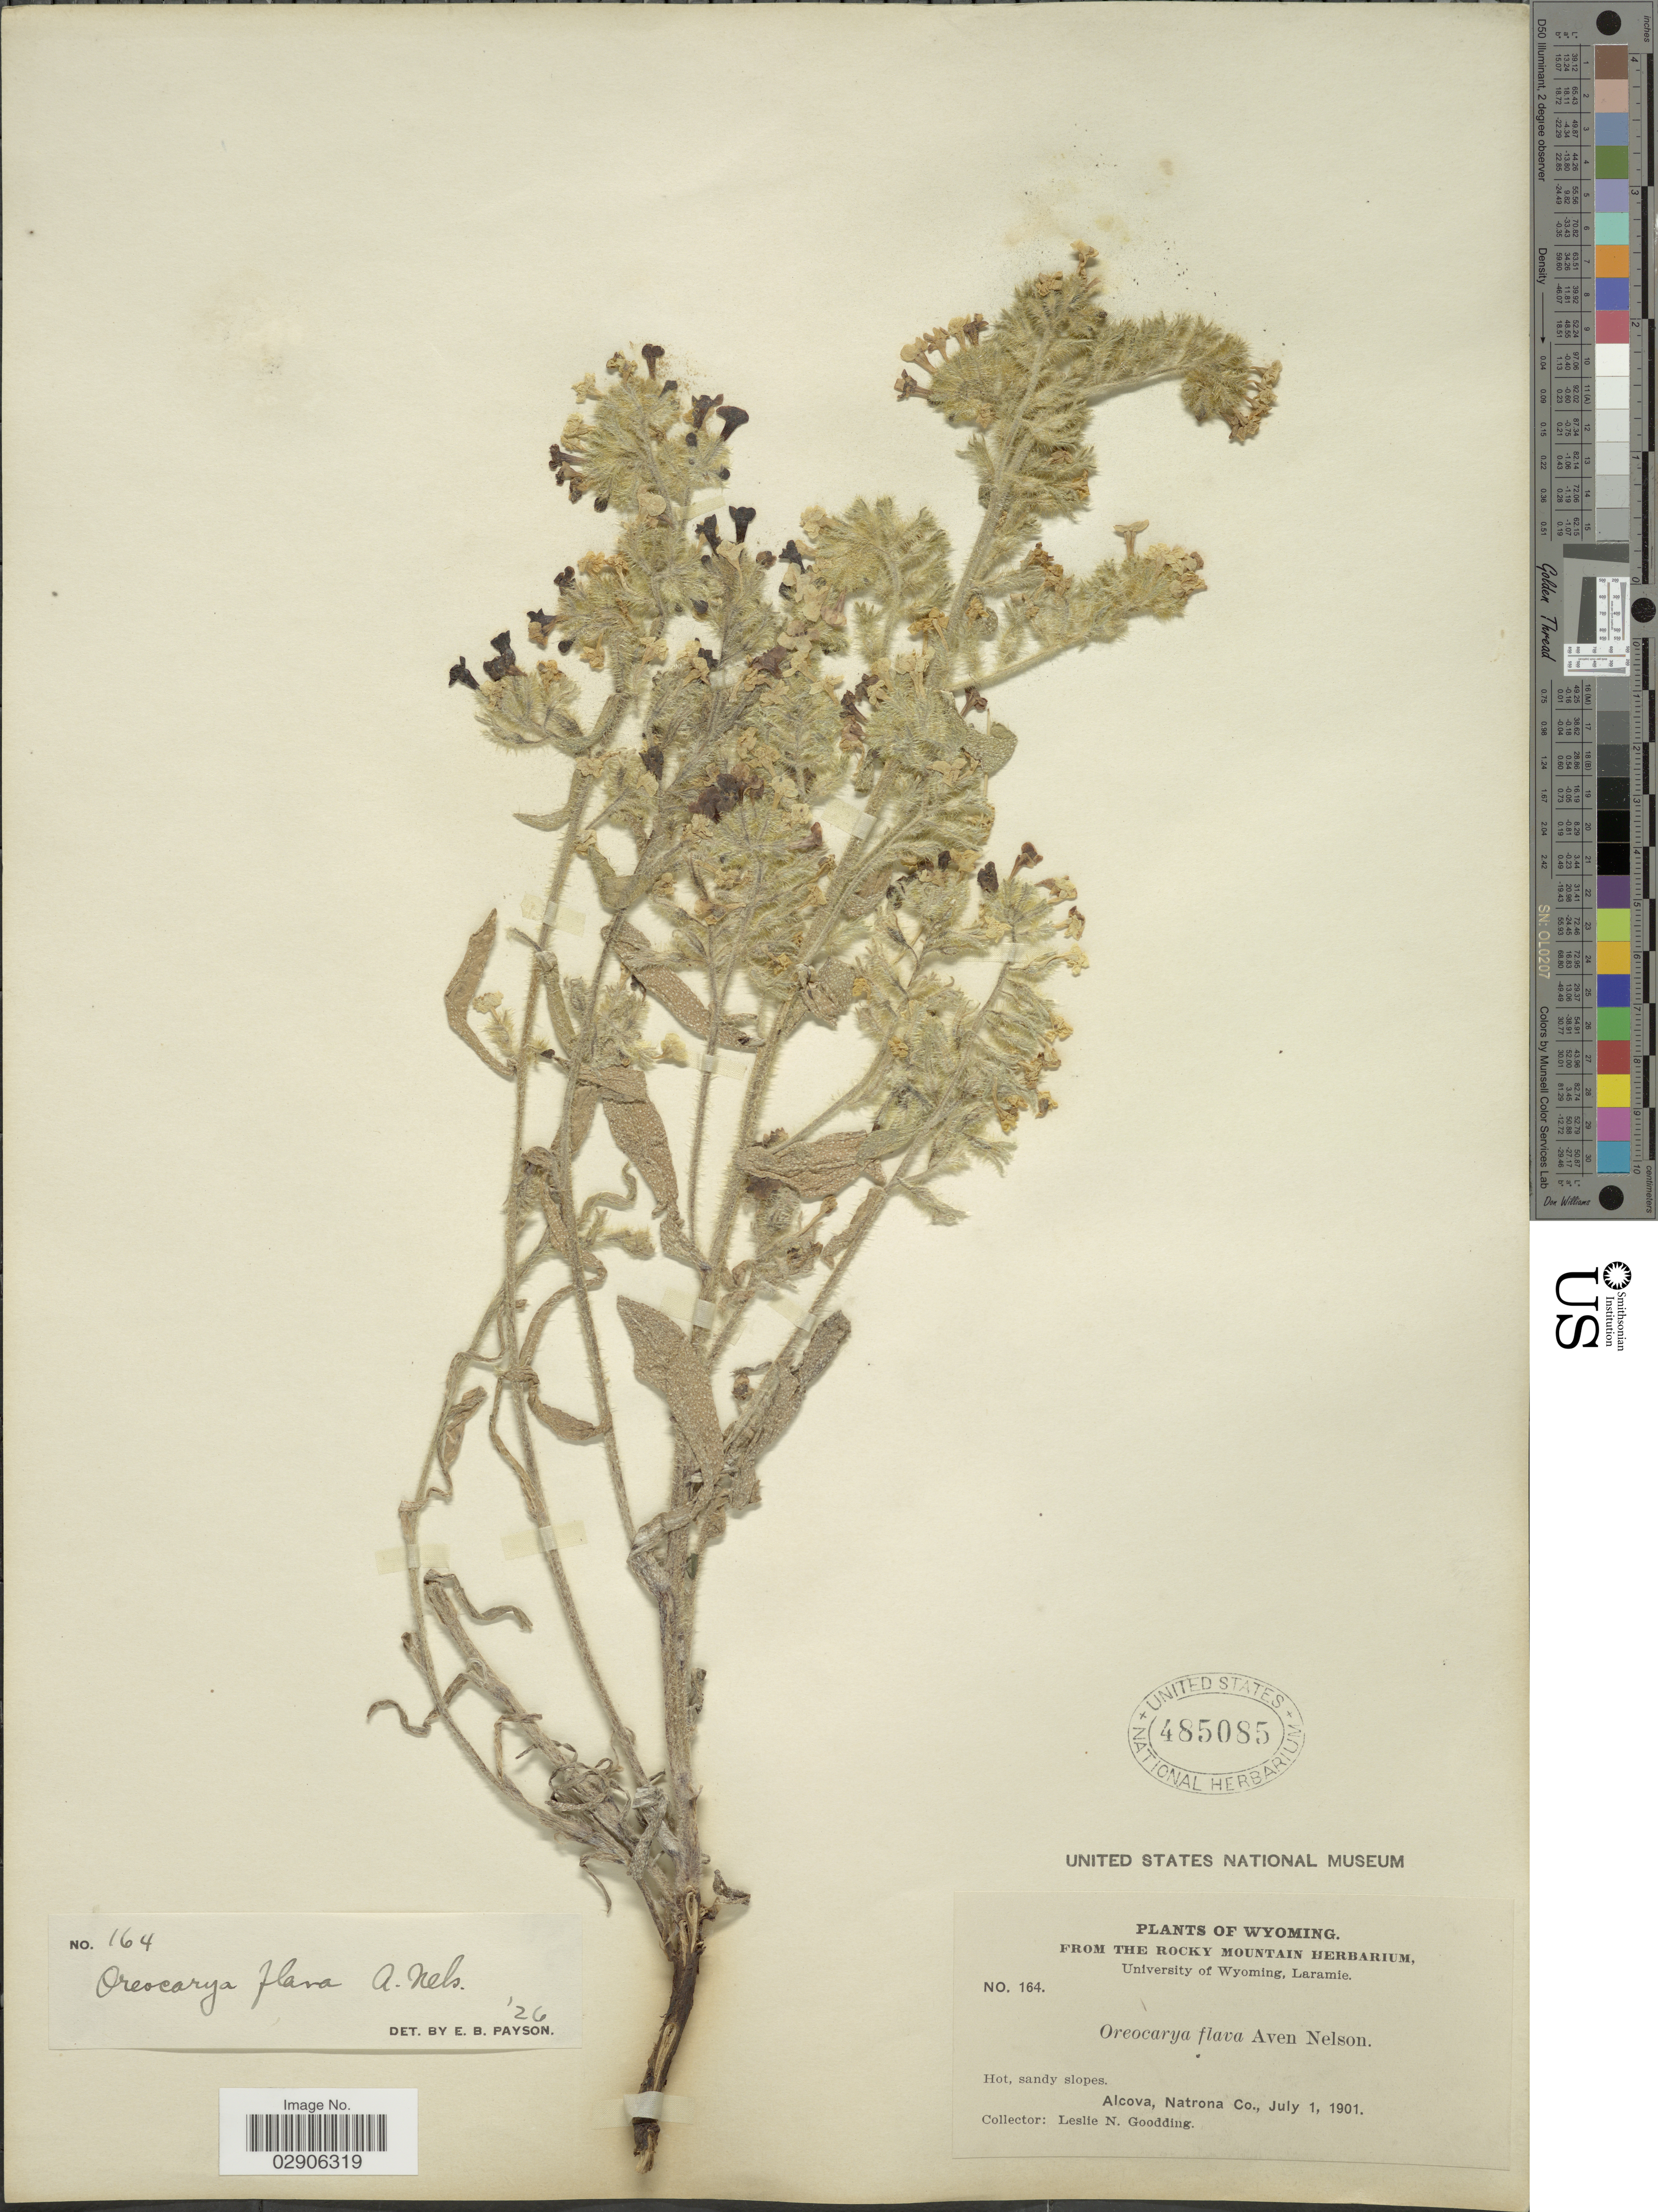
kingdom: Plantae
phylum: Tracheophyta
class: Magnoliopsida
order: Boraginales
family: Boraginaceae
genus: Oreocarya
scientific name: Oreocarya flava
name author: A. Nelson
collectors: L. N. Goodding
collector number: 164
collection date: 1901-07-01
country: United States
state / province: Wyoming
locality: Alcova, Natrona Co.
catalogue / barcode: US 485085